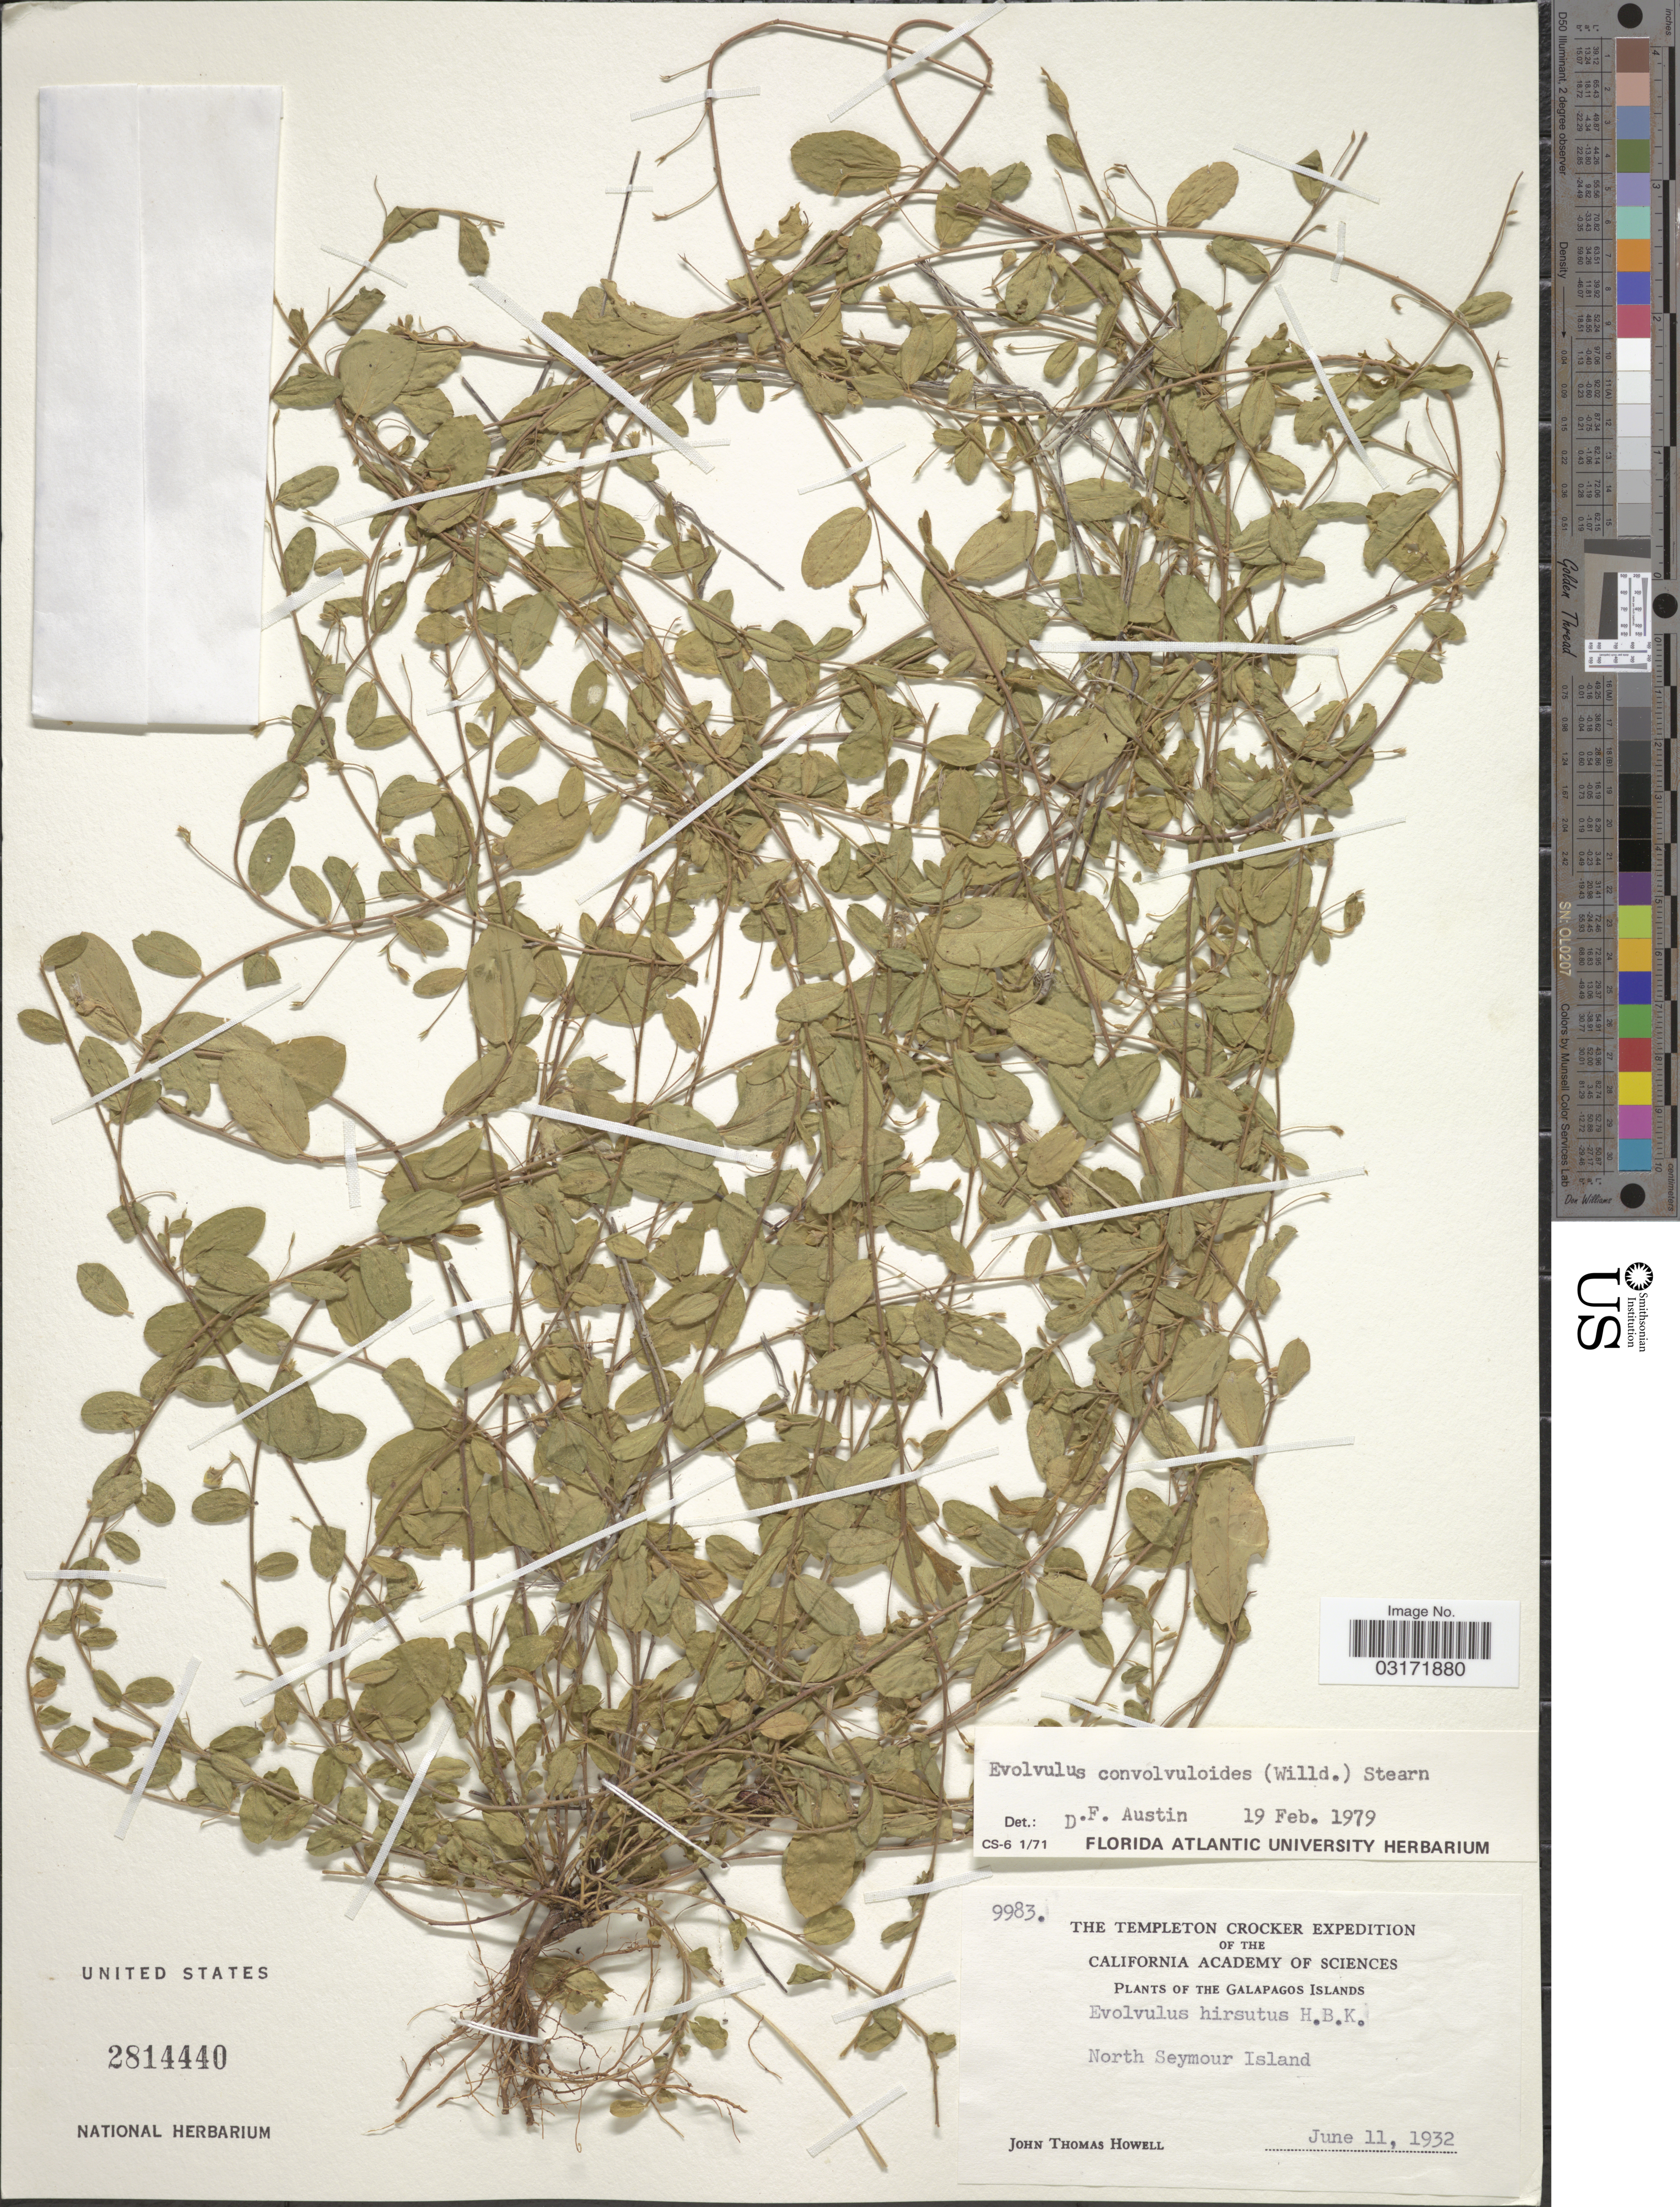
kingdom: Plantae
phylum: Tracheophyta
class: Magnoliopsida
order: Solanales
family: Convolvulaceae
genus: Evolvulus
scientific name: Evolvulus convolvuloides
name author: (Willd. ex Schult.) Stearn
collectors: J. T. Howell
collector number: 9983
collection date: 1932-06-11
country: Ecuador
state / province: Colón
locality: The Galapagos Islands, North Seymour Island.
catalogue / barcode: US 2814440